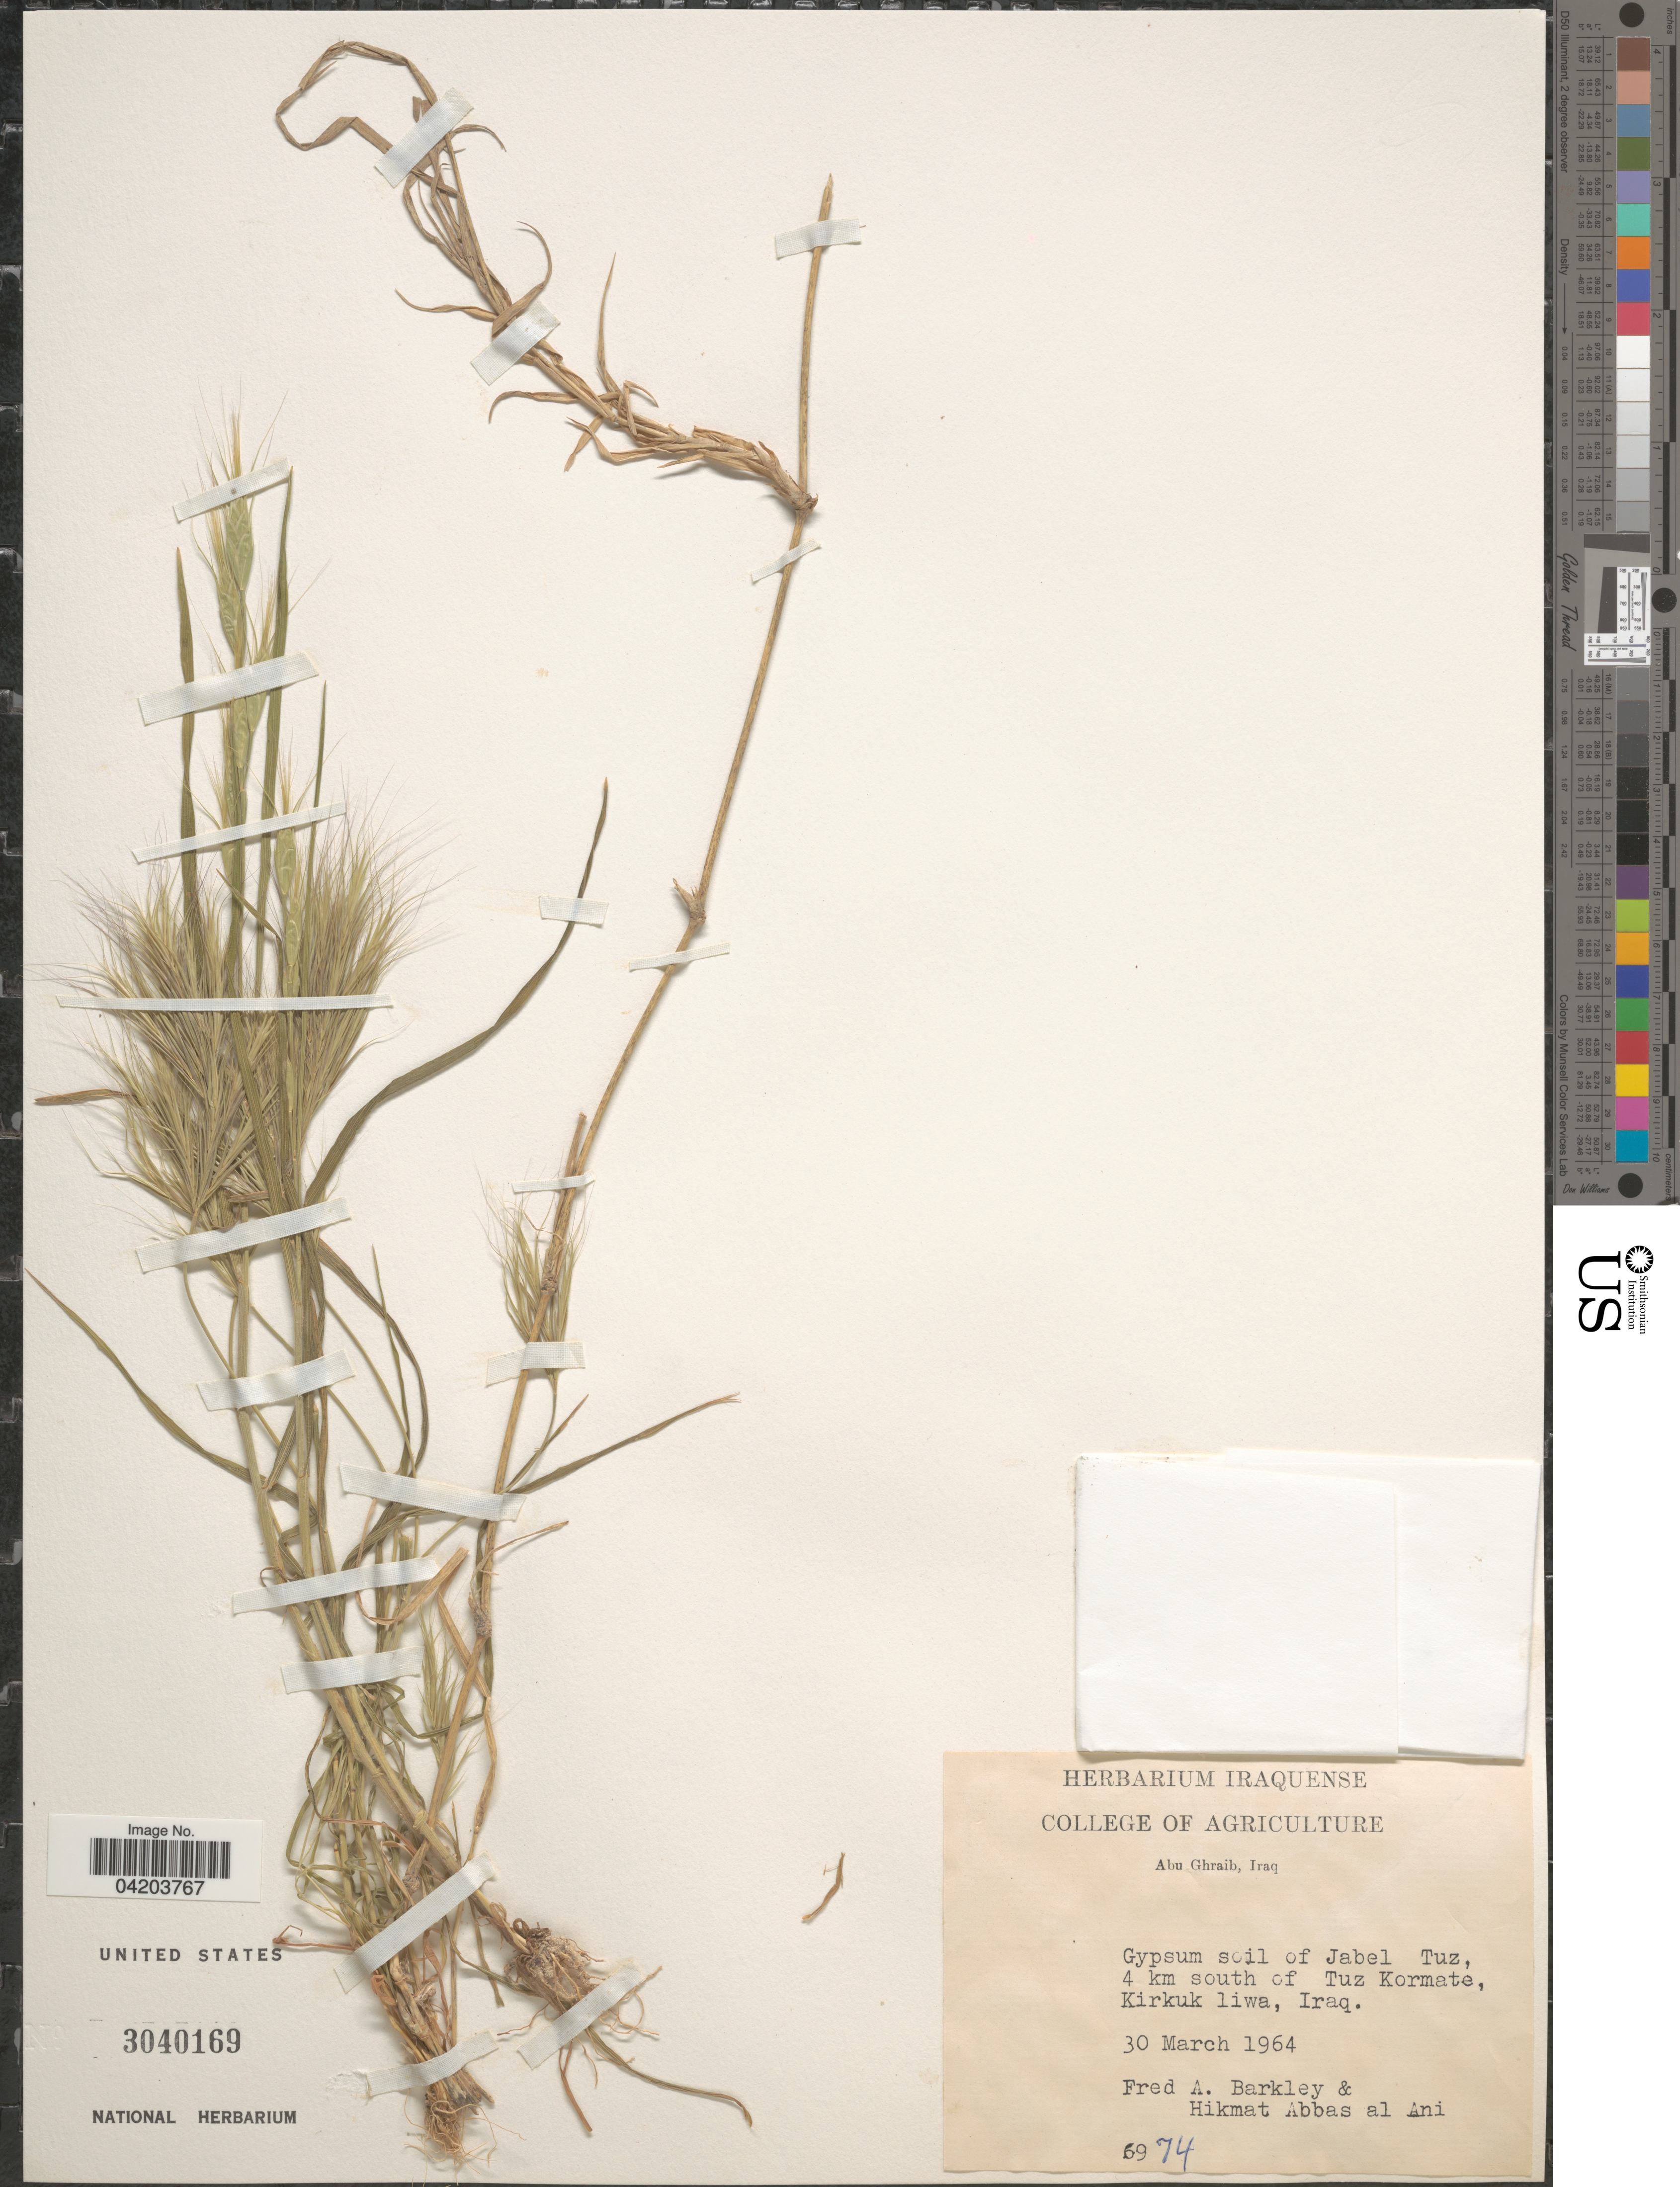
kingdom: Plantae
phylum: Tracheophyta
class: Liliopsida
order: Poales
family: Poaceae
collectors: F. A. Barkley & H. Abbas al Ani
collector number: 6974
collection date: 1964-03-30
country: Iraq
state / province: Kirkūk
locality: Abu Ghraib. Gypsum soil of Jabel Tuz, 4 km south of Tuz Kormate, Kirkuk Liwa.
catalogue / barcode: US 3040169